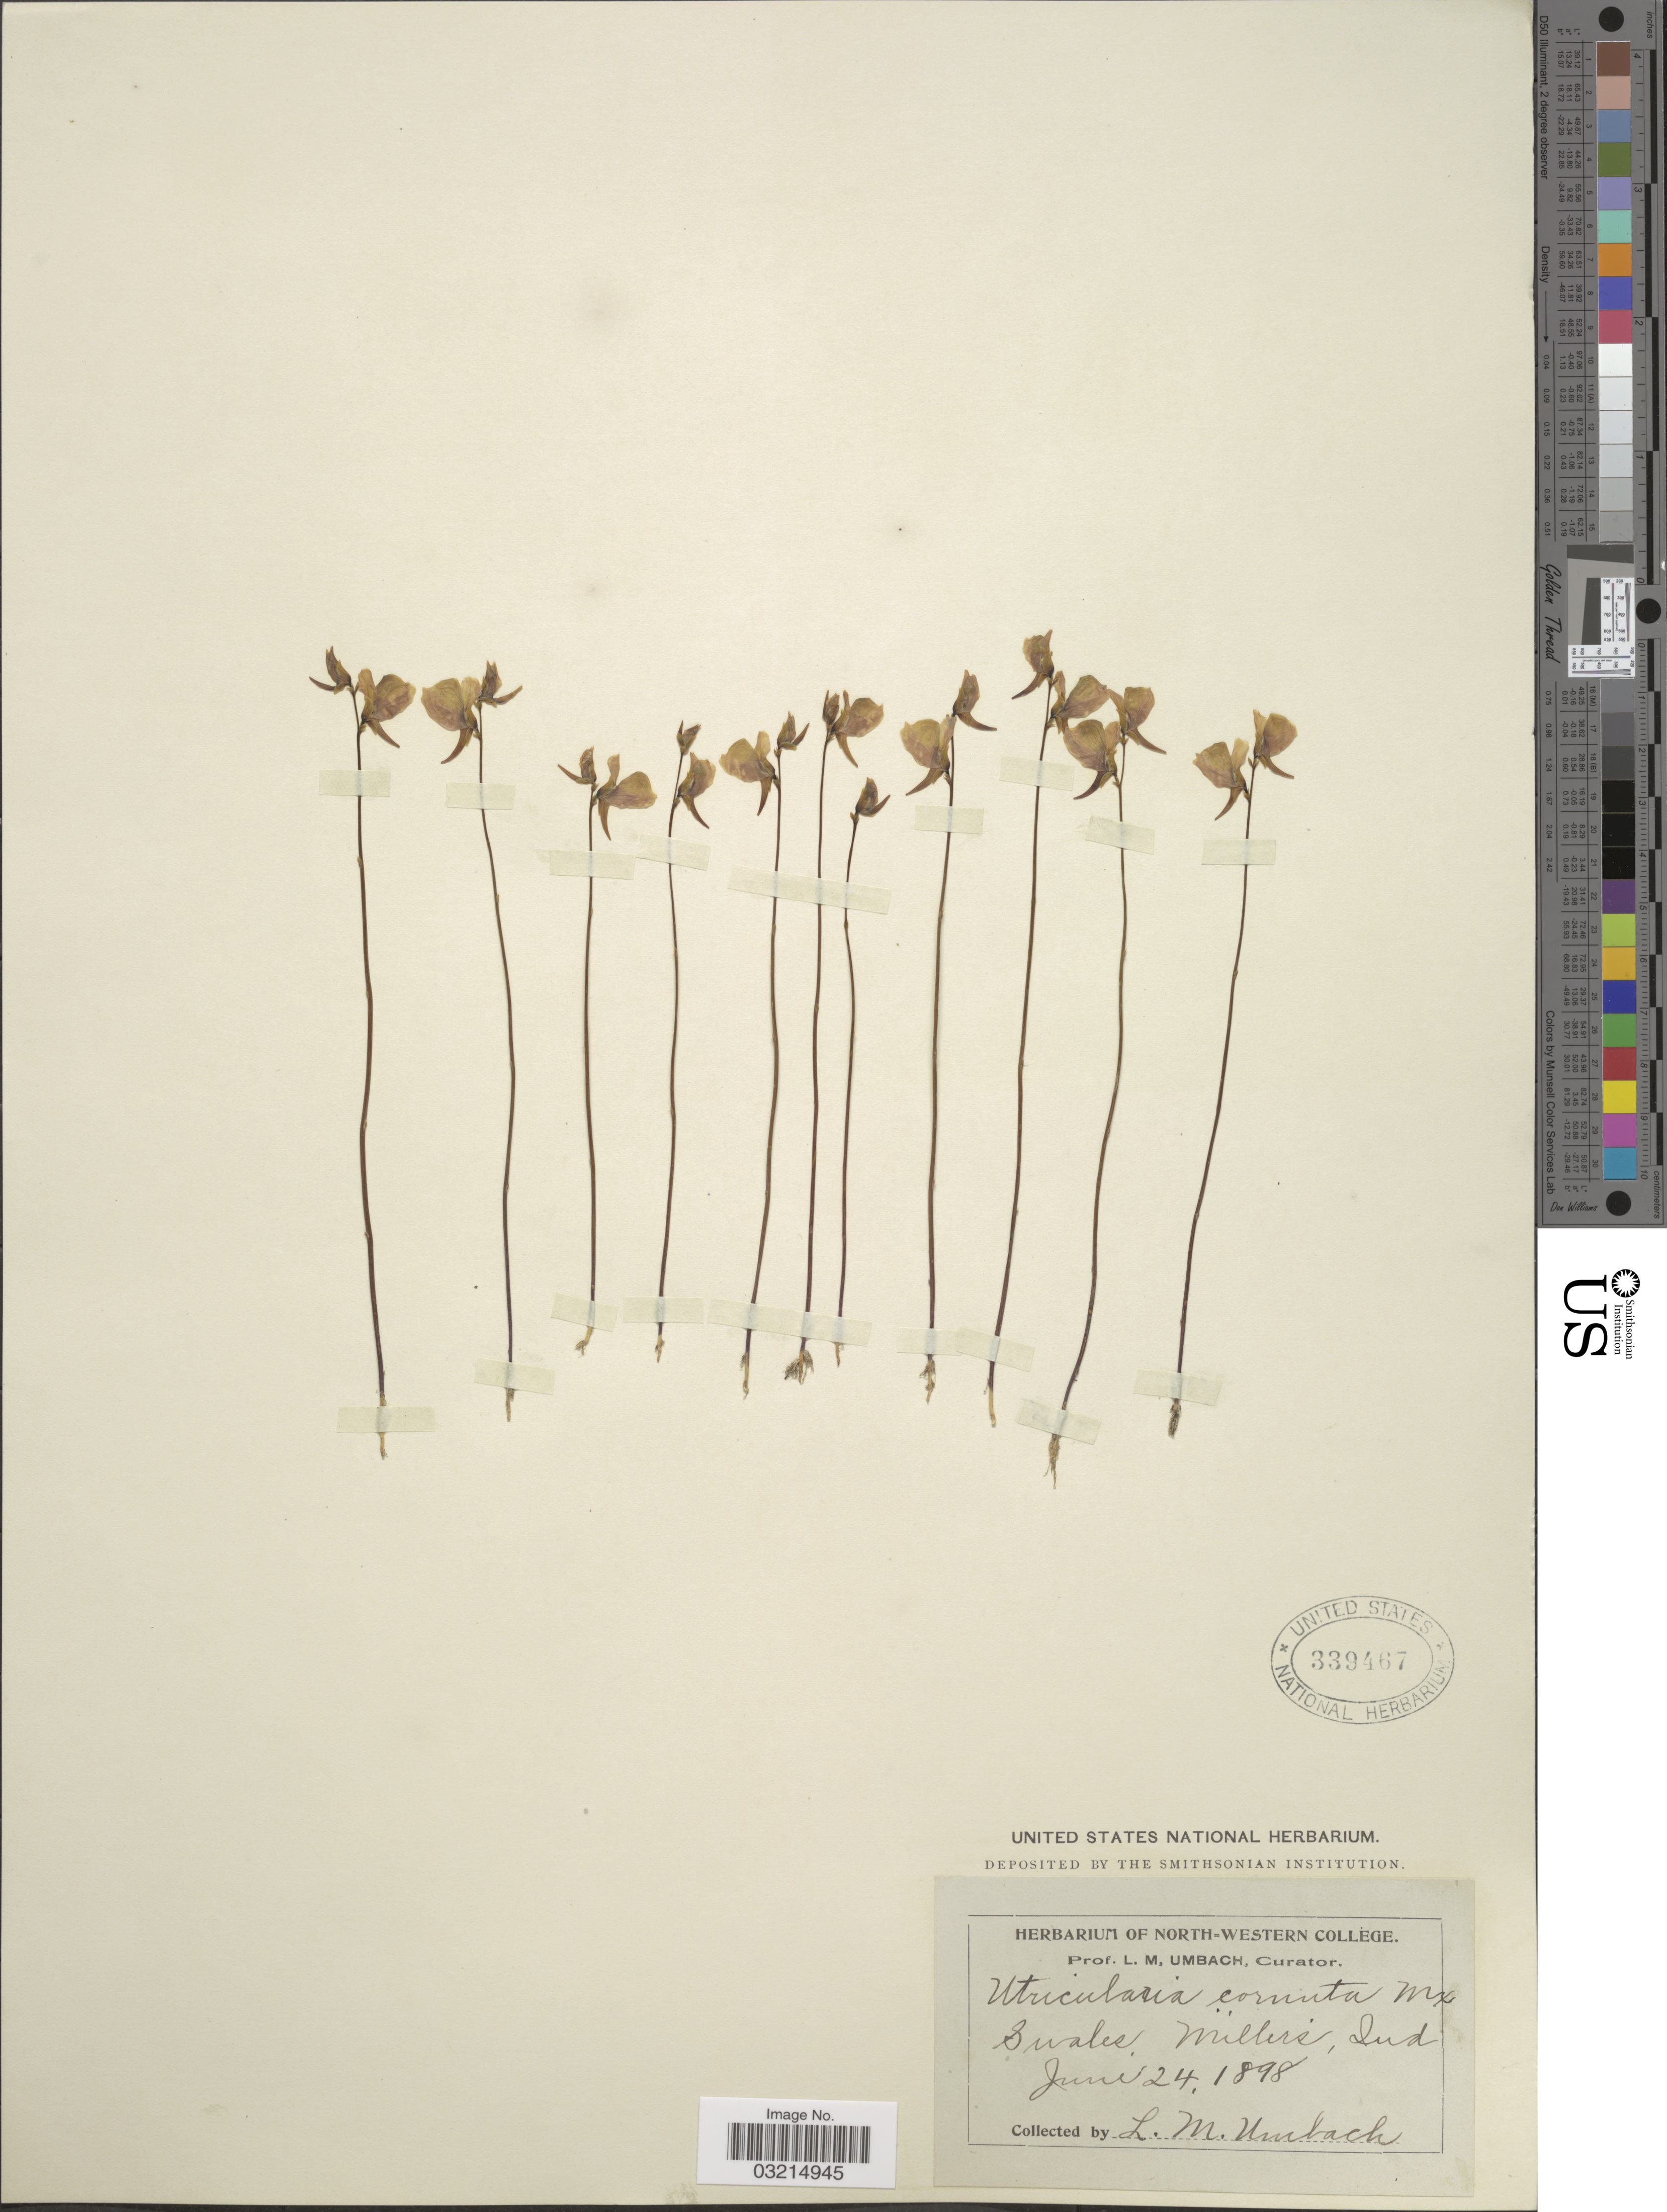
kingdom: Plantae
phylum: Tracheophyta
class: Magnoliopsida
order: Lamiales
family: Lentibulariaceae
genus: Utricularia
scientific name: Utricularia cornuta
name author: Michx.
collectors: L. M. Umbach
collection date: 1898-06-24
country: United States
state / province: Indiana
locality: Swales, Millers.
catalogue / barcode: US 339467